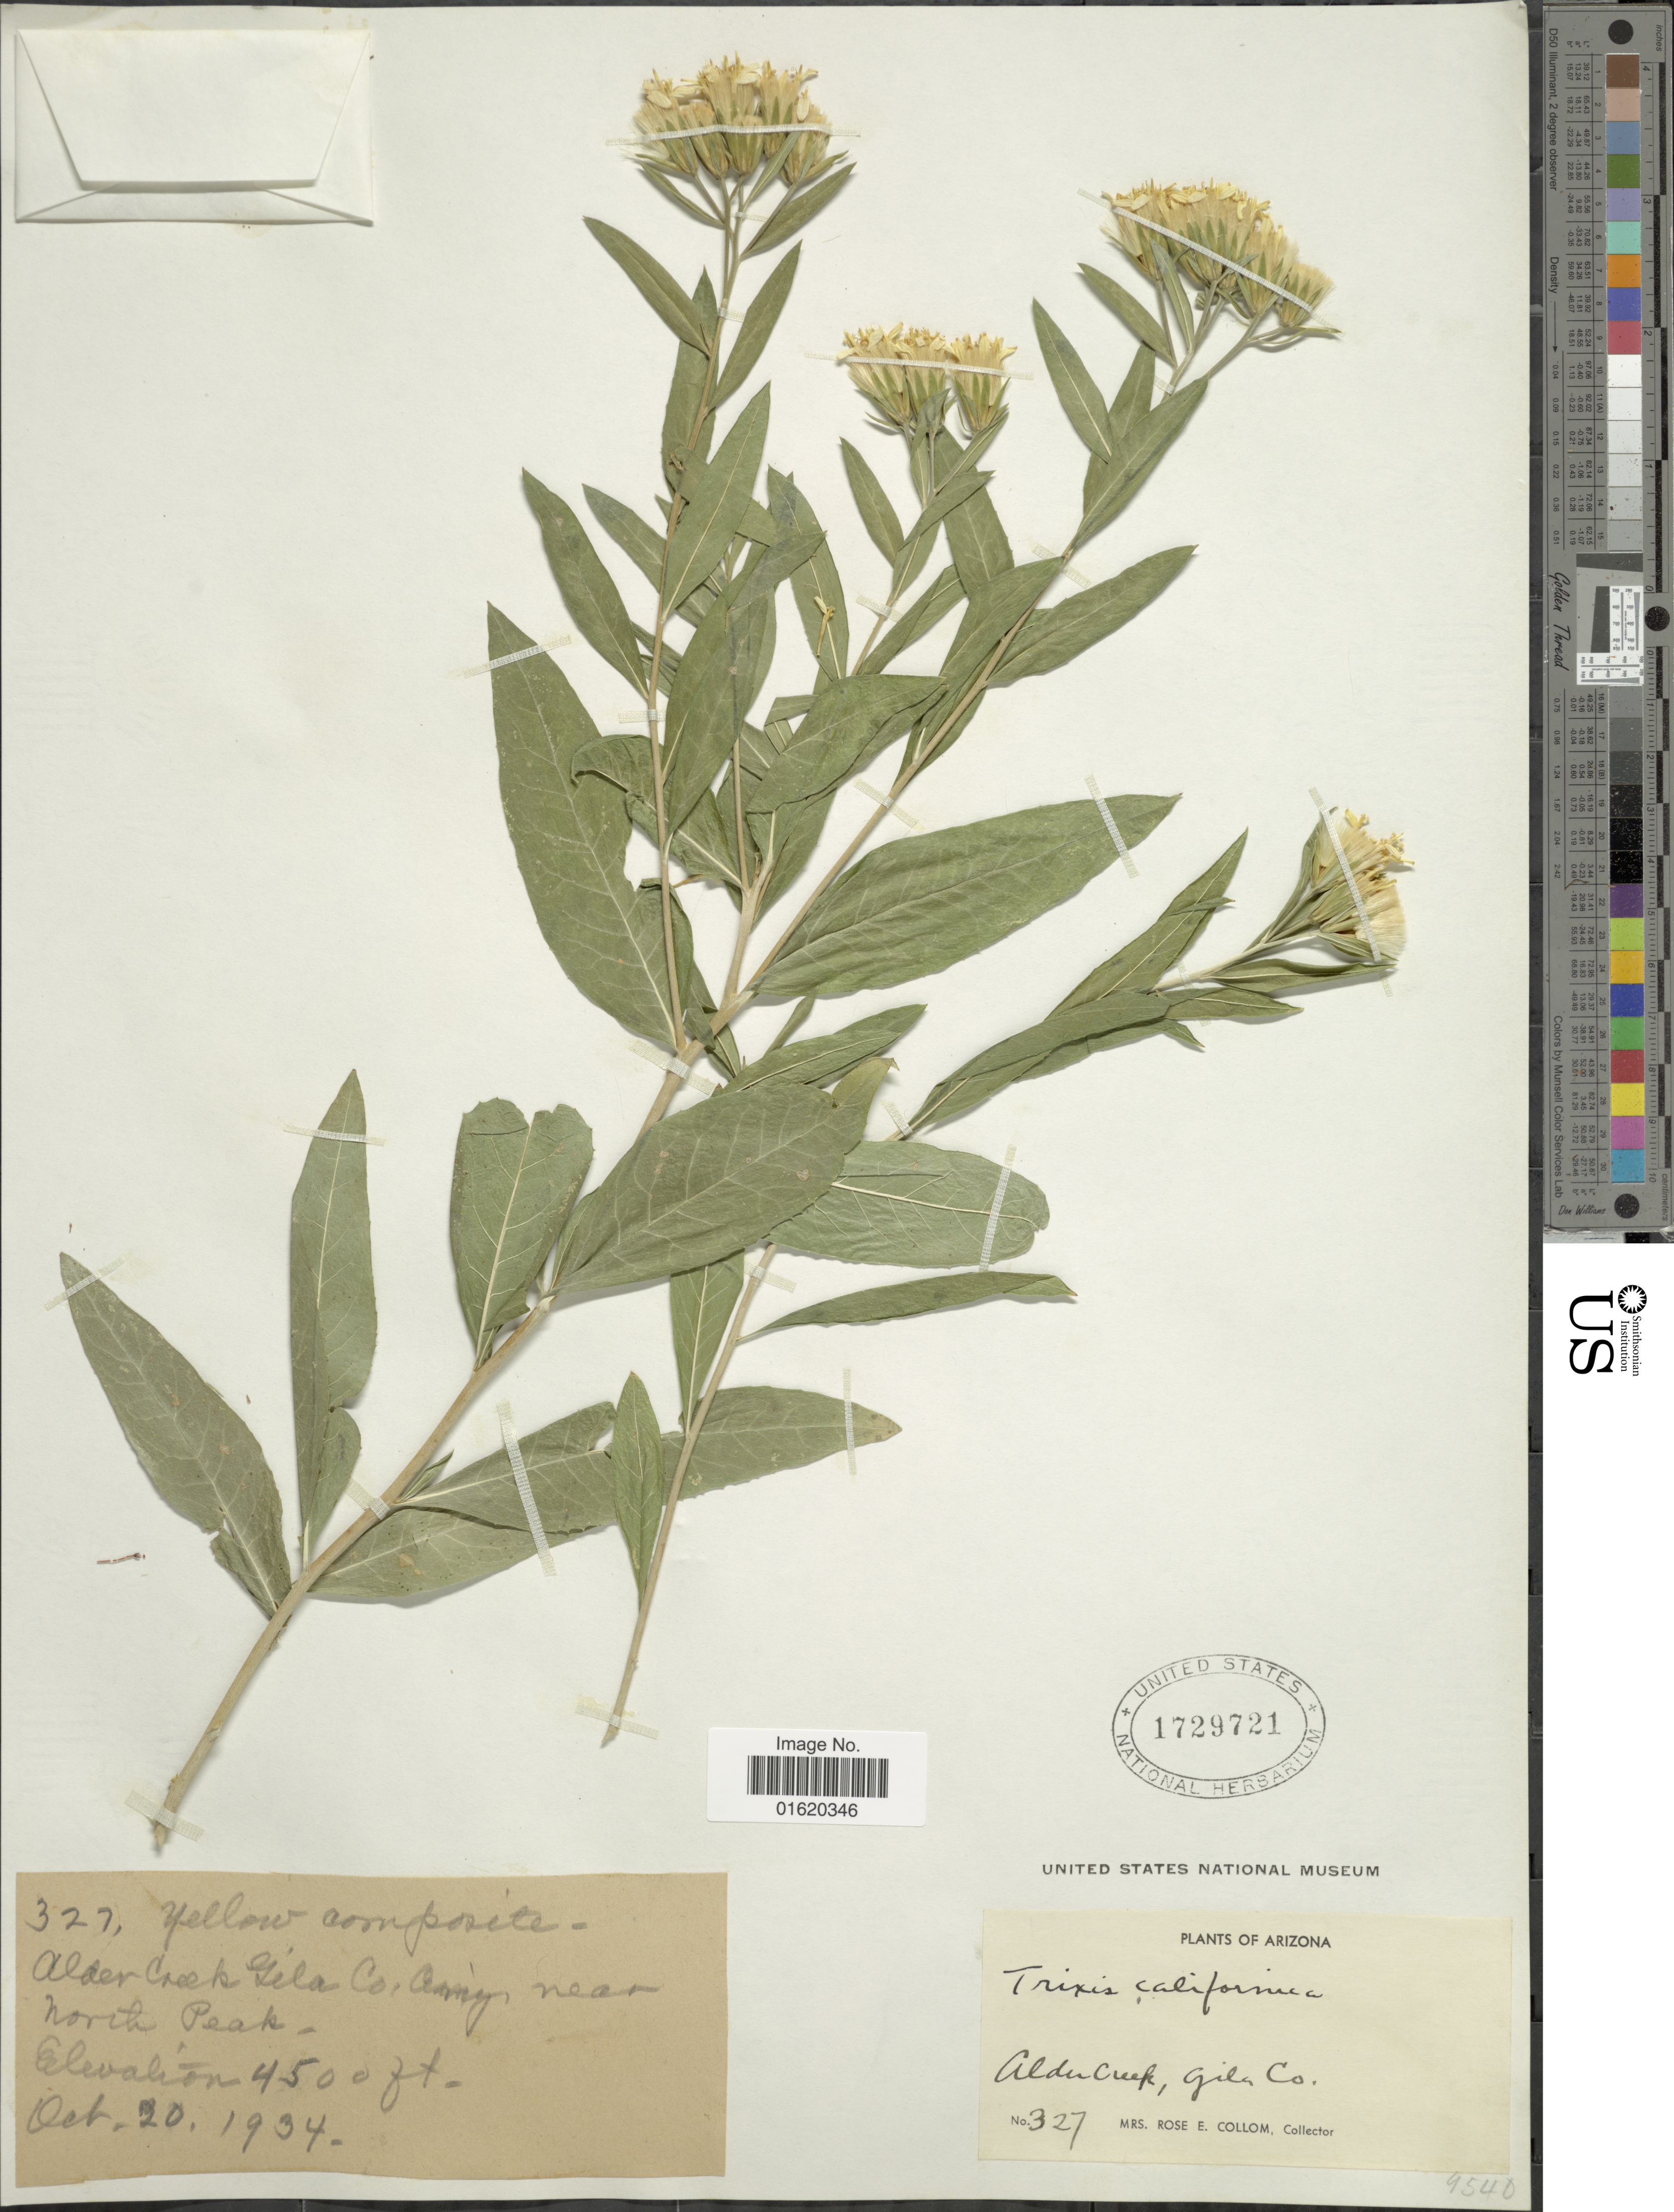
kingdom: Plantae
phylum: Tracheophyta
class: Magnoliopsida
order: Asterales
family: Asteraceae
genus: Trixis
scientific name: Trixis californica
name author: Kellogg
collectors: R. E. Collom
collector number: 327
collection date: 1934-10-20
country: United States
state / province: Arizona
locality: Alder Creek Gila Co, near North Peak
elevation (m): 1372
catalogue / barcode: US 1729721